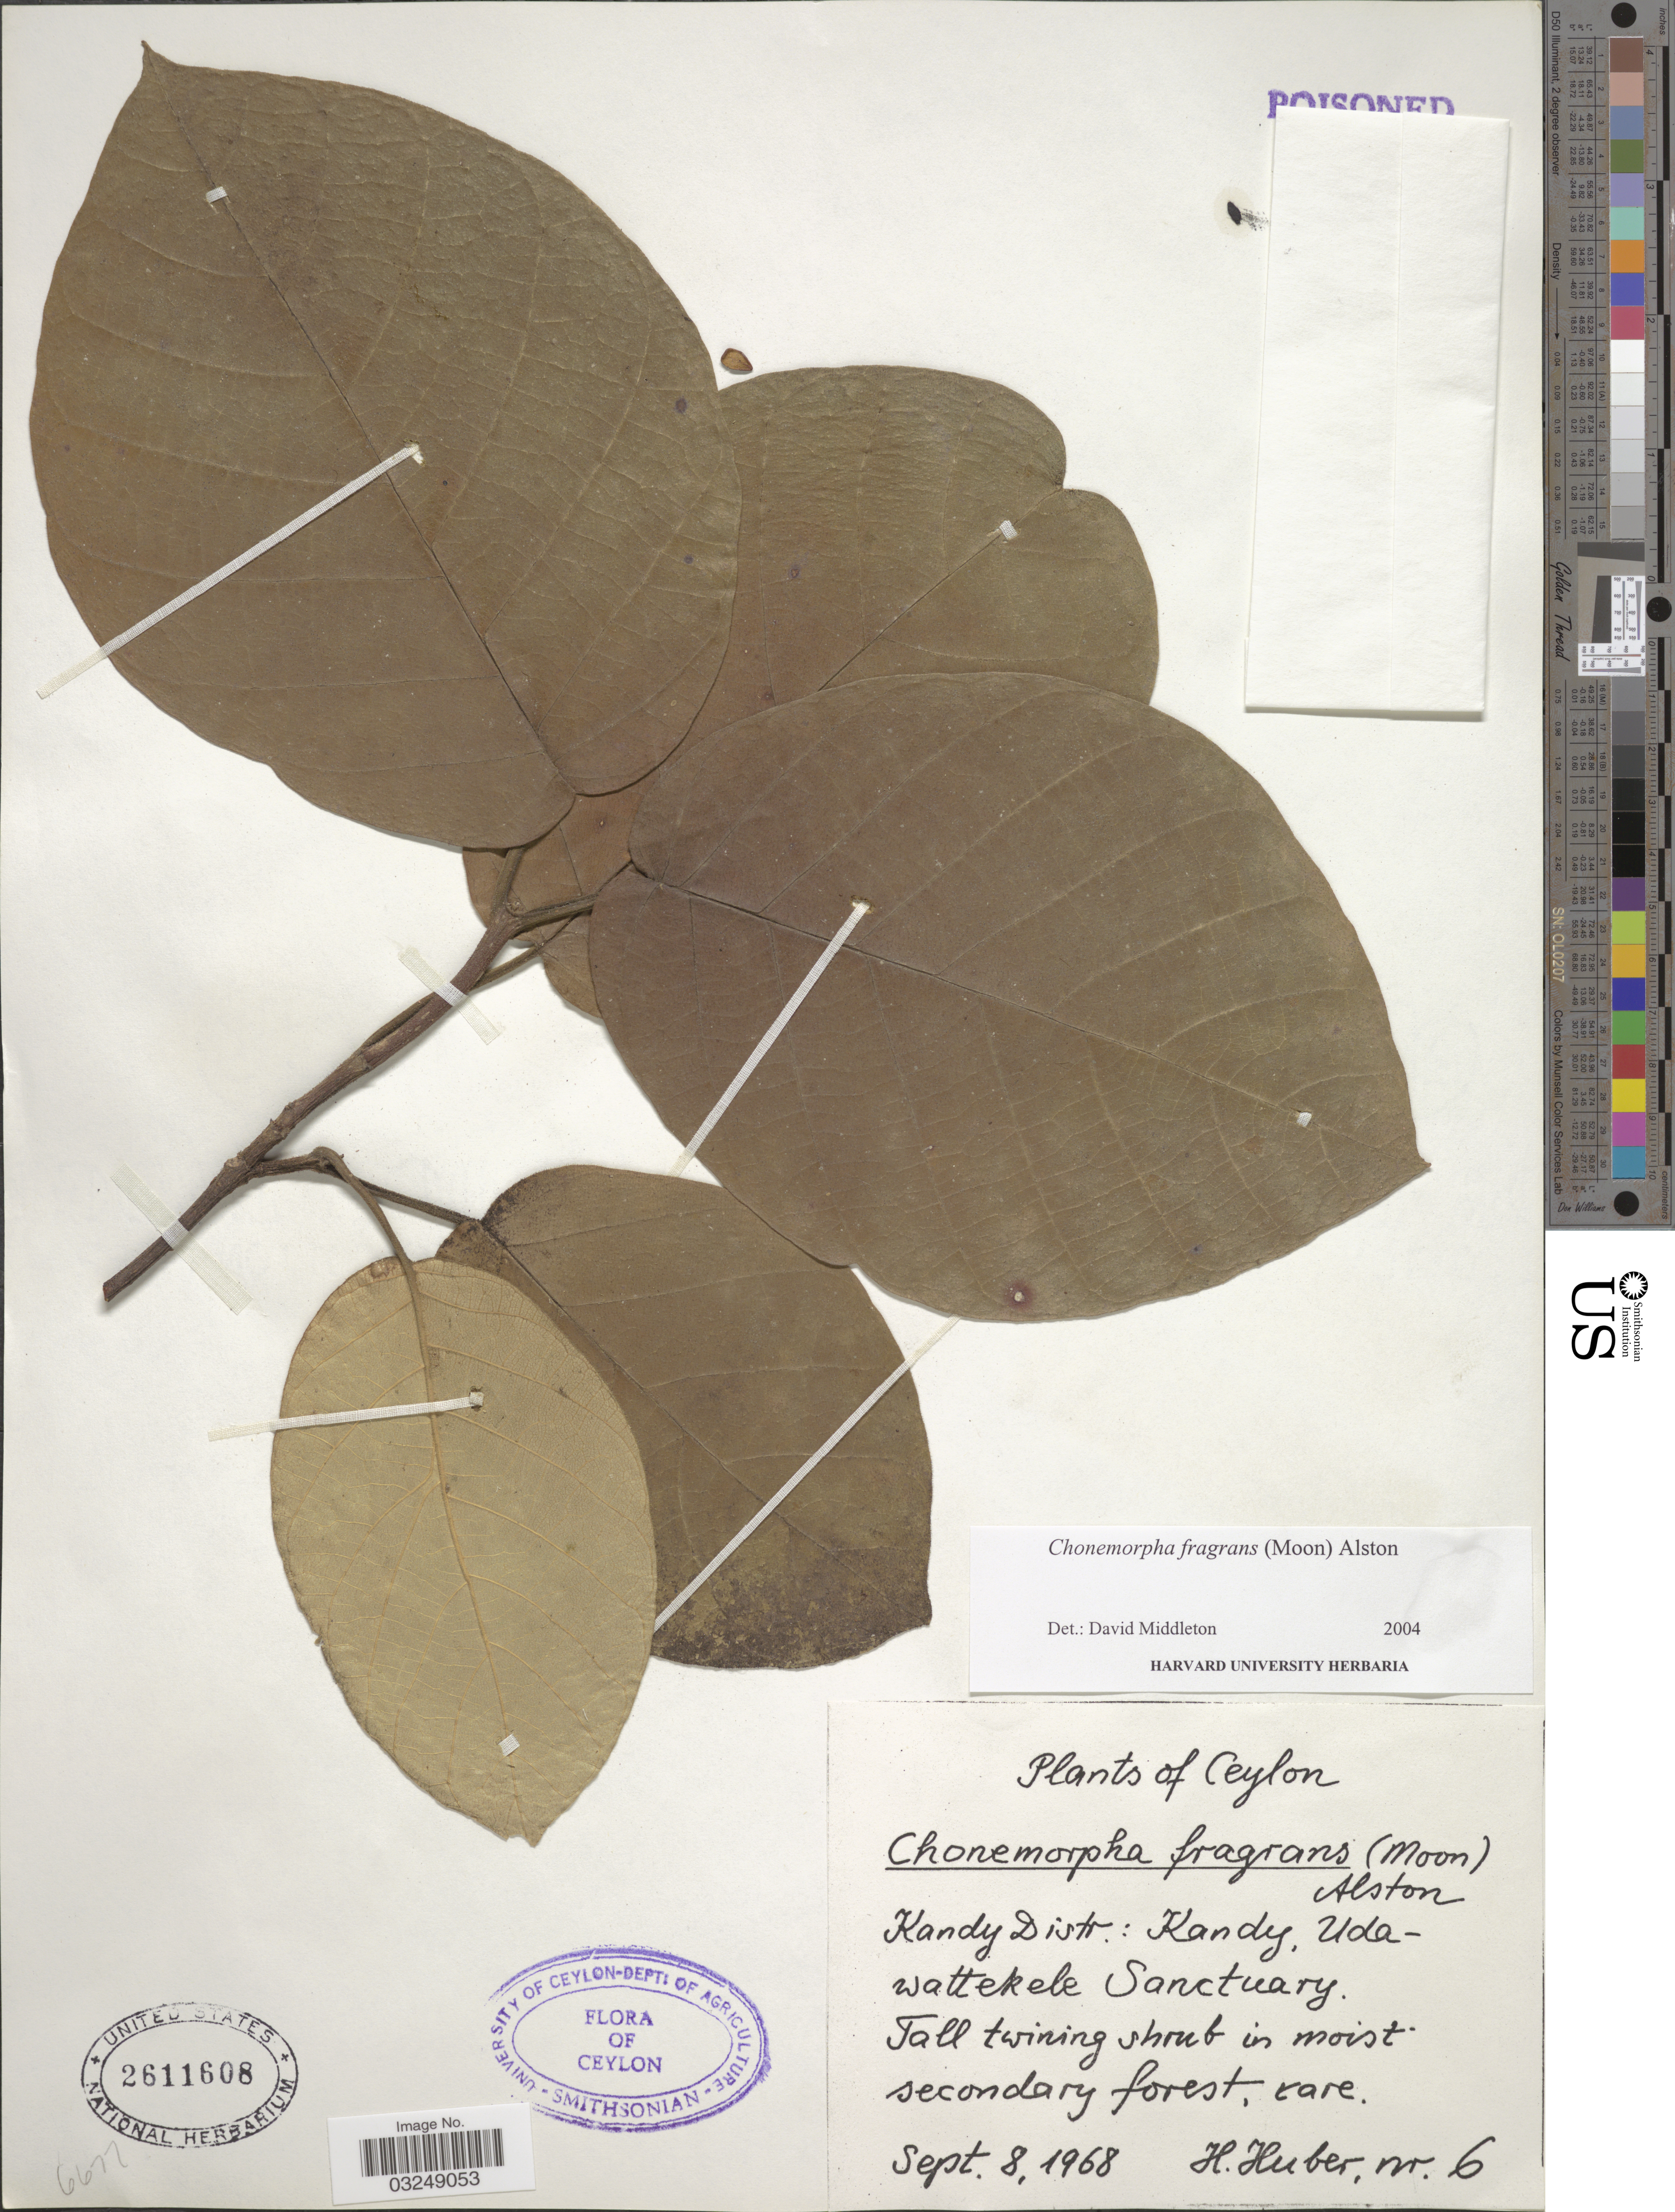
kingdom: Plantae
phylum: Tracheophyta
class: Magnoliopsida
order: Gentianales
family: Apocynaceae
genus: Chonemorpha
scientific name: Chonemorpha fragrans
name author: (K.H. Moon) Alston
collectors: H. Huber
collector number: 6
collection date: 1968-09-08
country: Sri Lanka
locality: Ceylon. Kandy Distr.: Kandy, Udawattekele Sanctuary.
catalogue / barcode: US 2611608